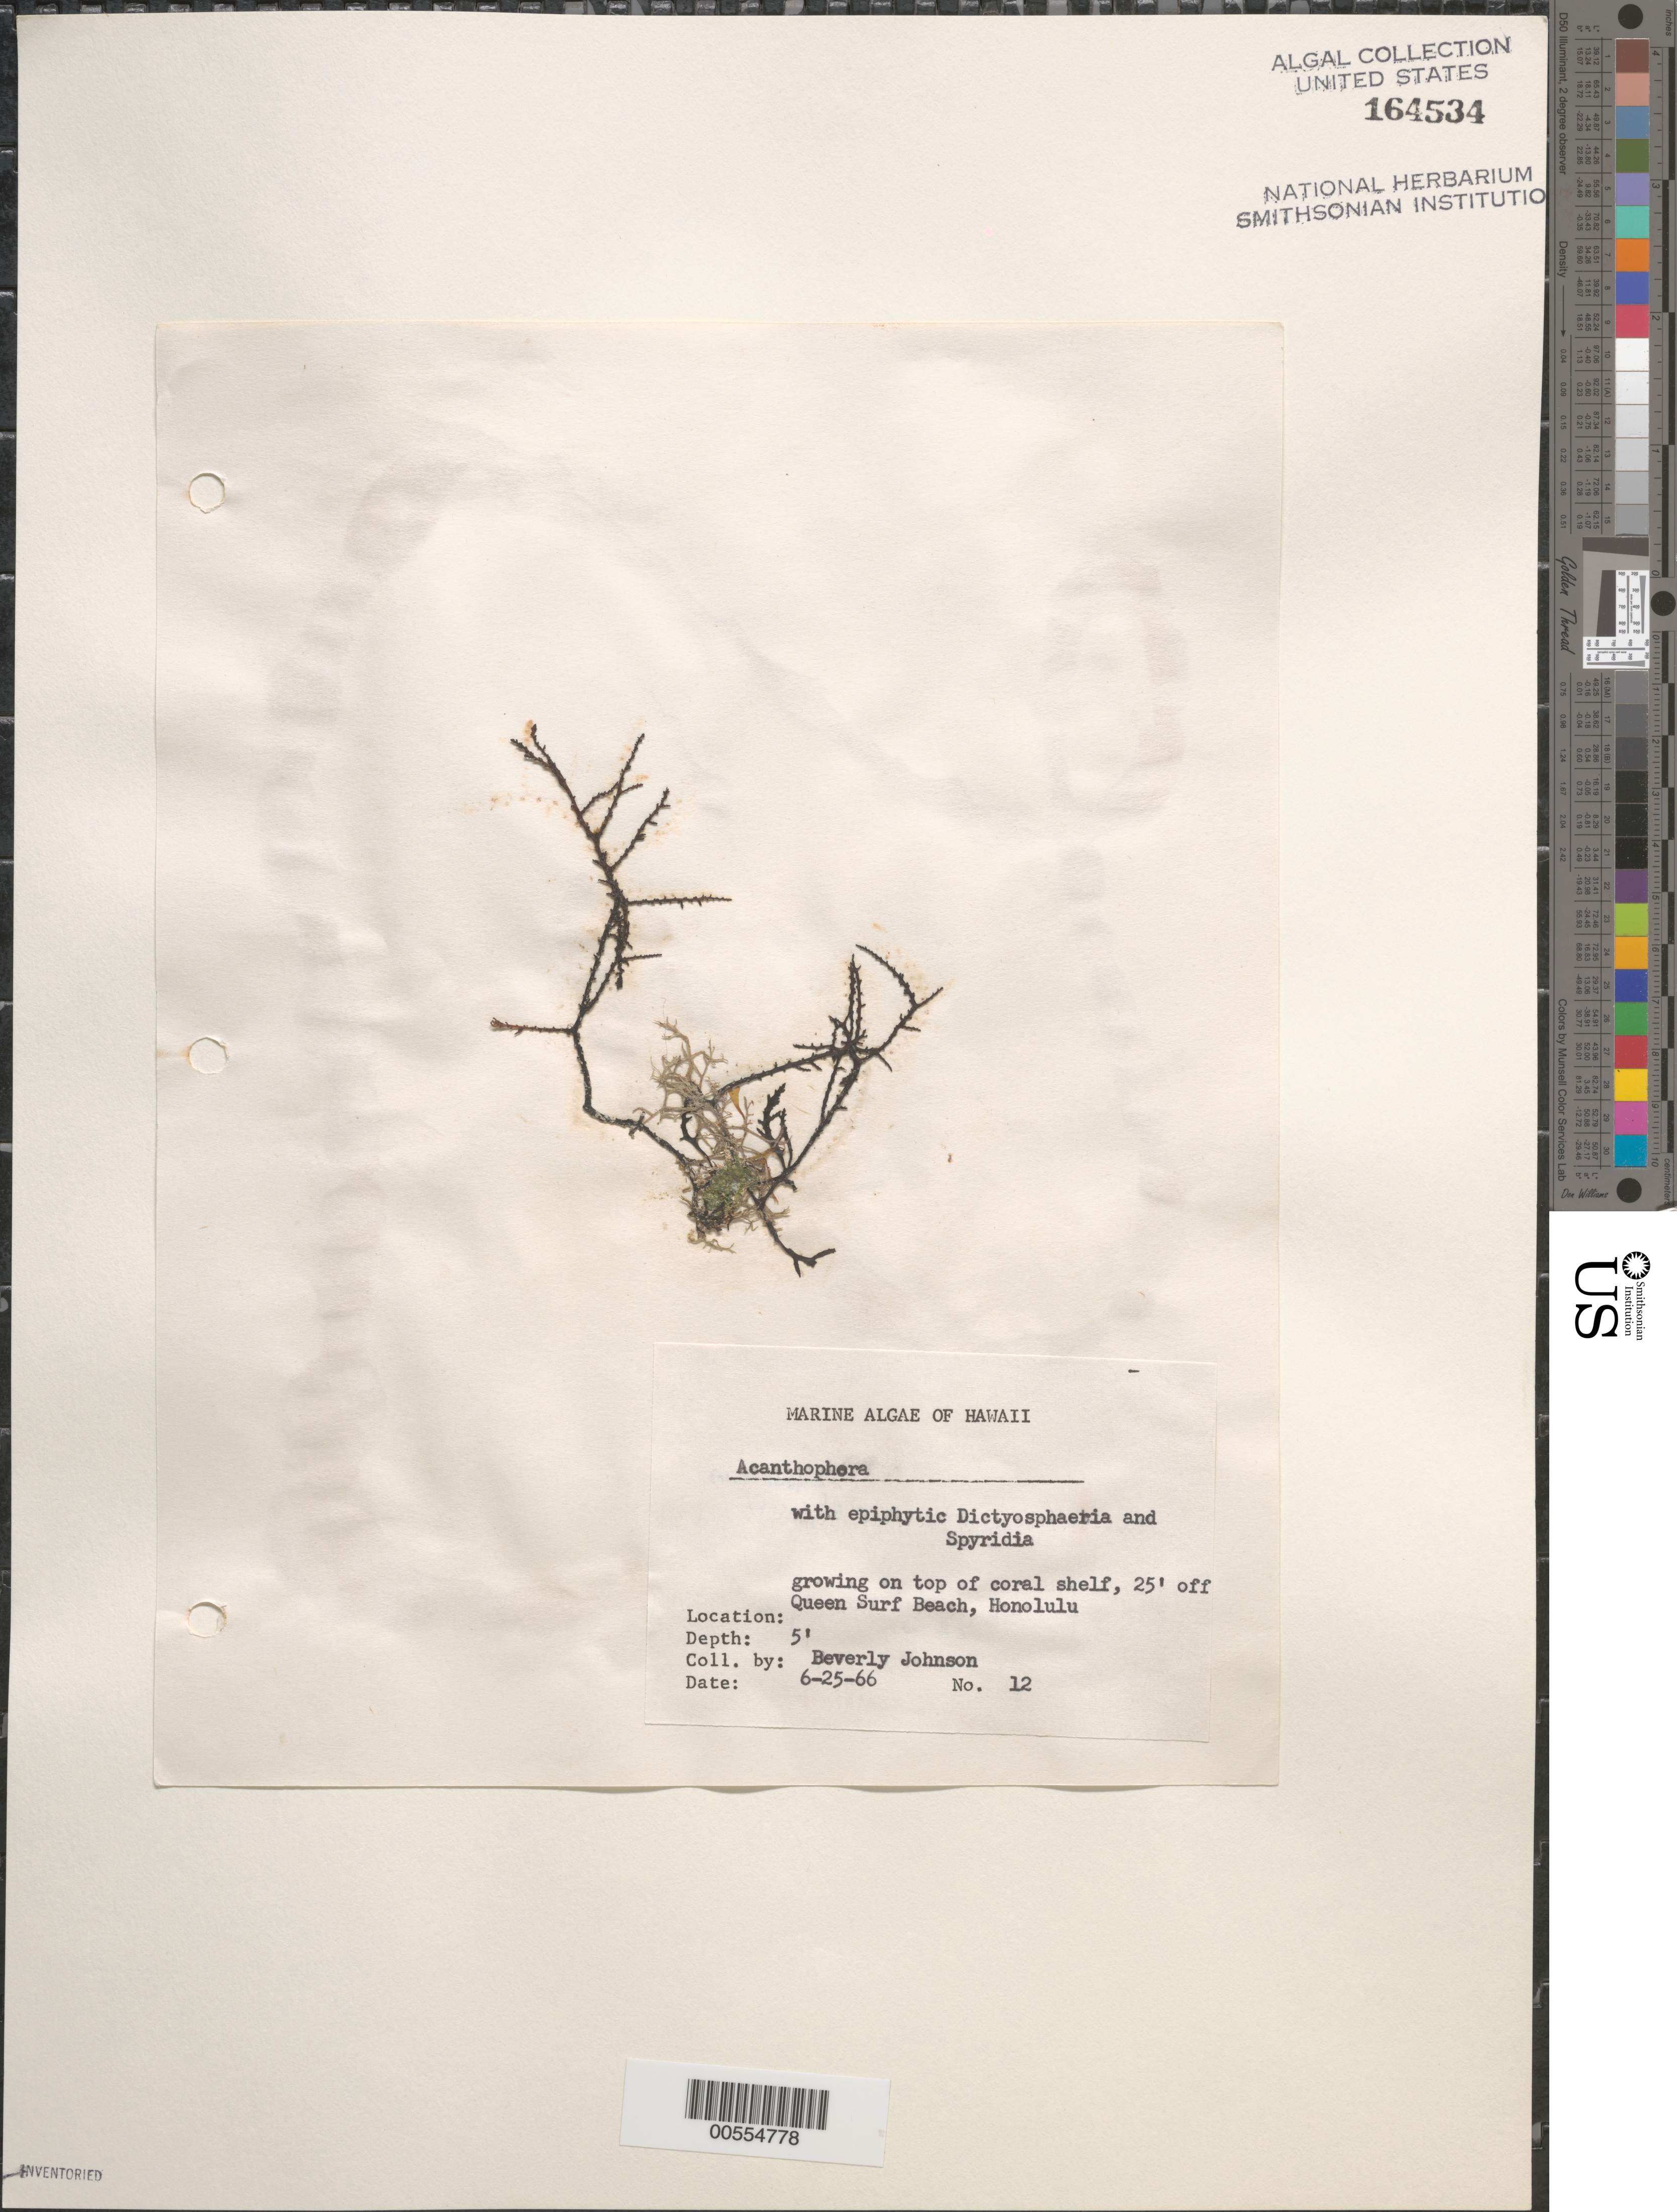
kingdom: Plantae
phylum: Rhodophyta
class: Florideophyceae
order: Ceramiales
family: Rhodomelaceae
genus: Acanthophora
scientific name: Acanthophora sp.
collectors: B. Johnson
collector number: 12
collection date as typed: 25 Jun 1966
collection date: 1966-06-25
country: United States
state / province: Hawaii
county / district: Honolulu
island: Oahu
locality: Honolulu, Queen Surf Beach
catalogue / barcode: US 164534